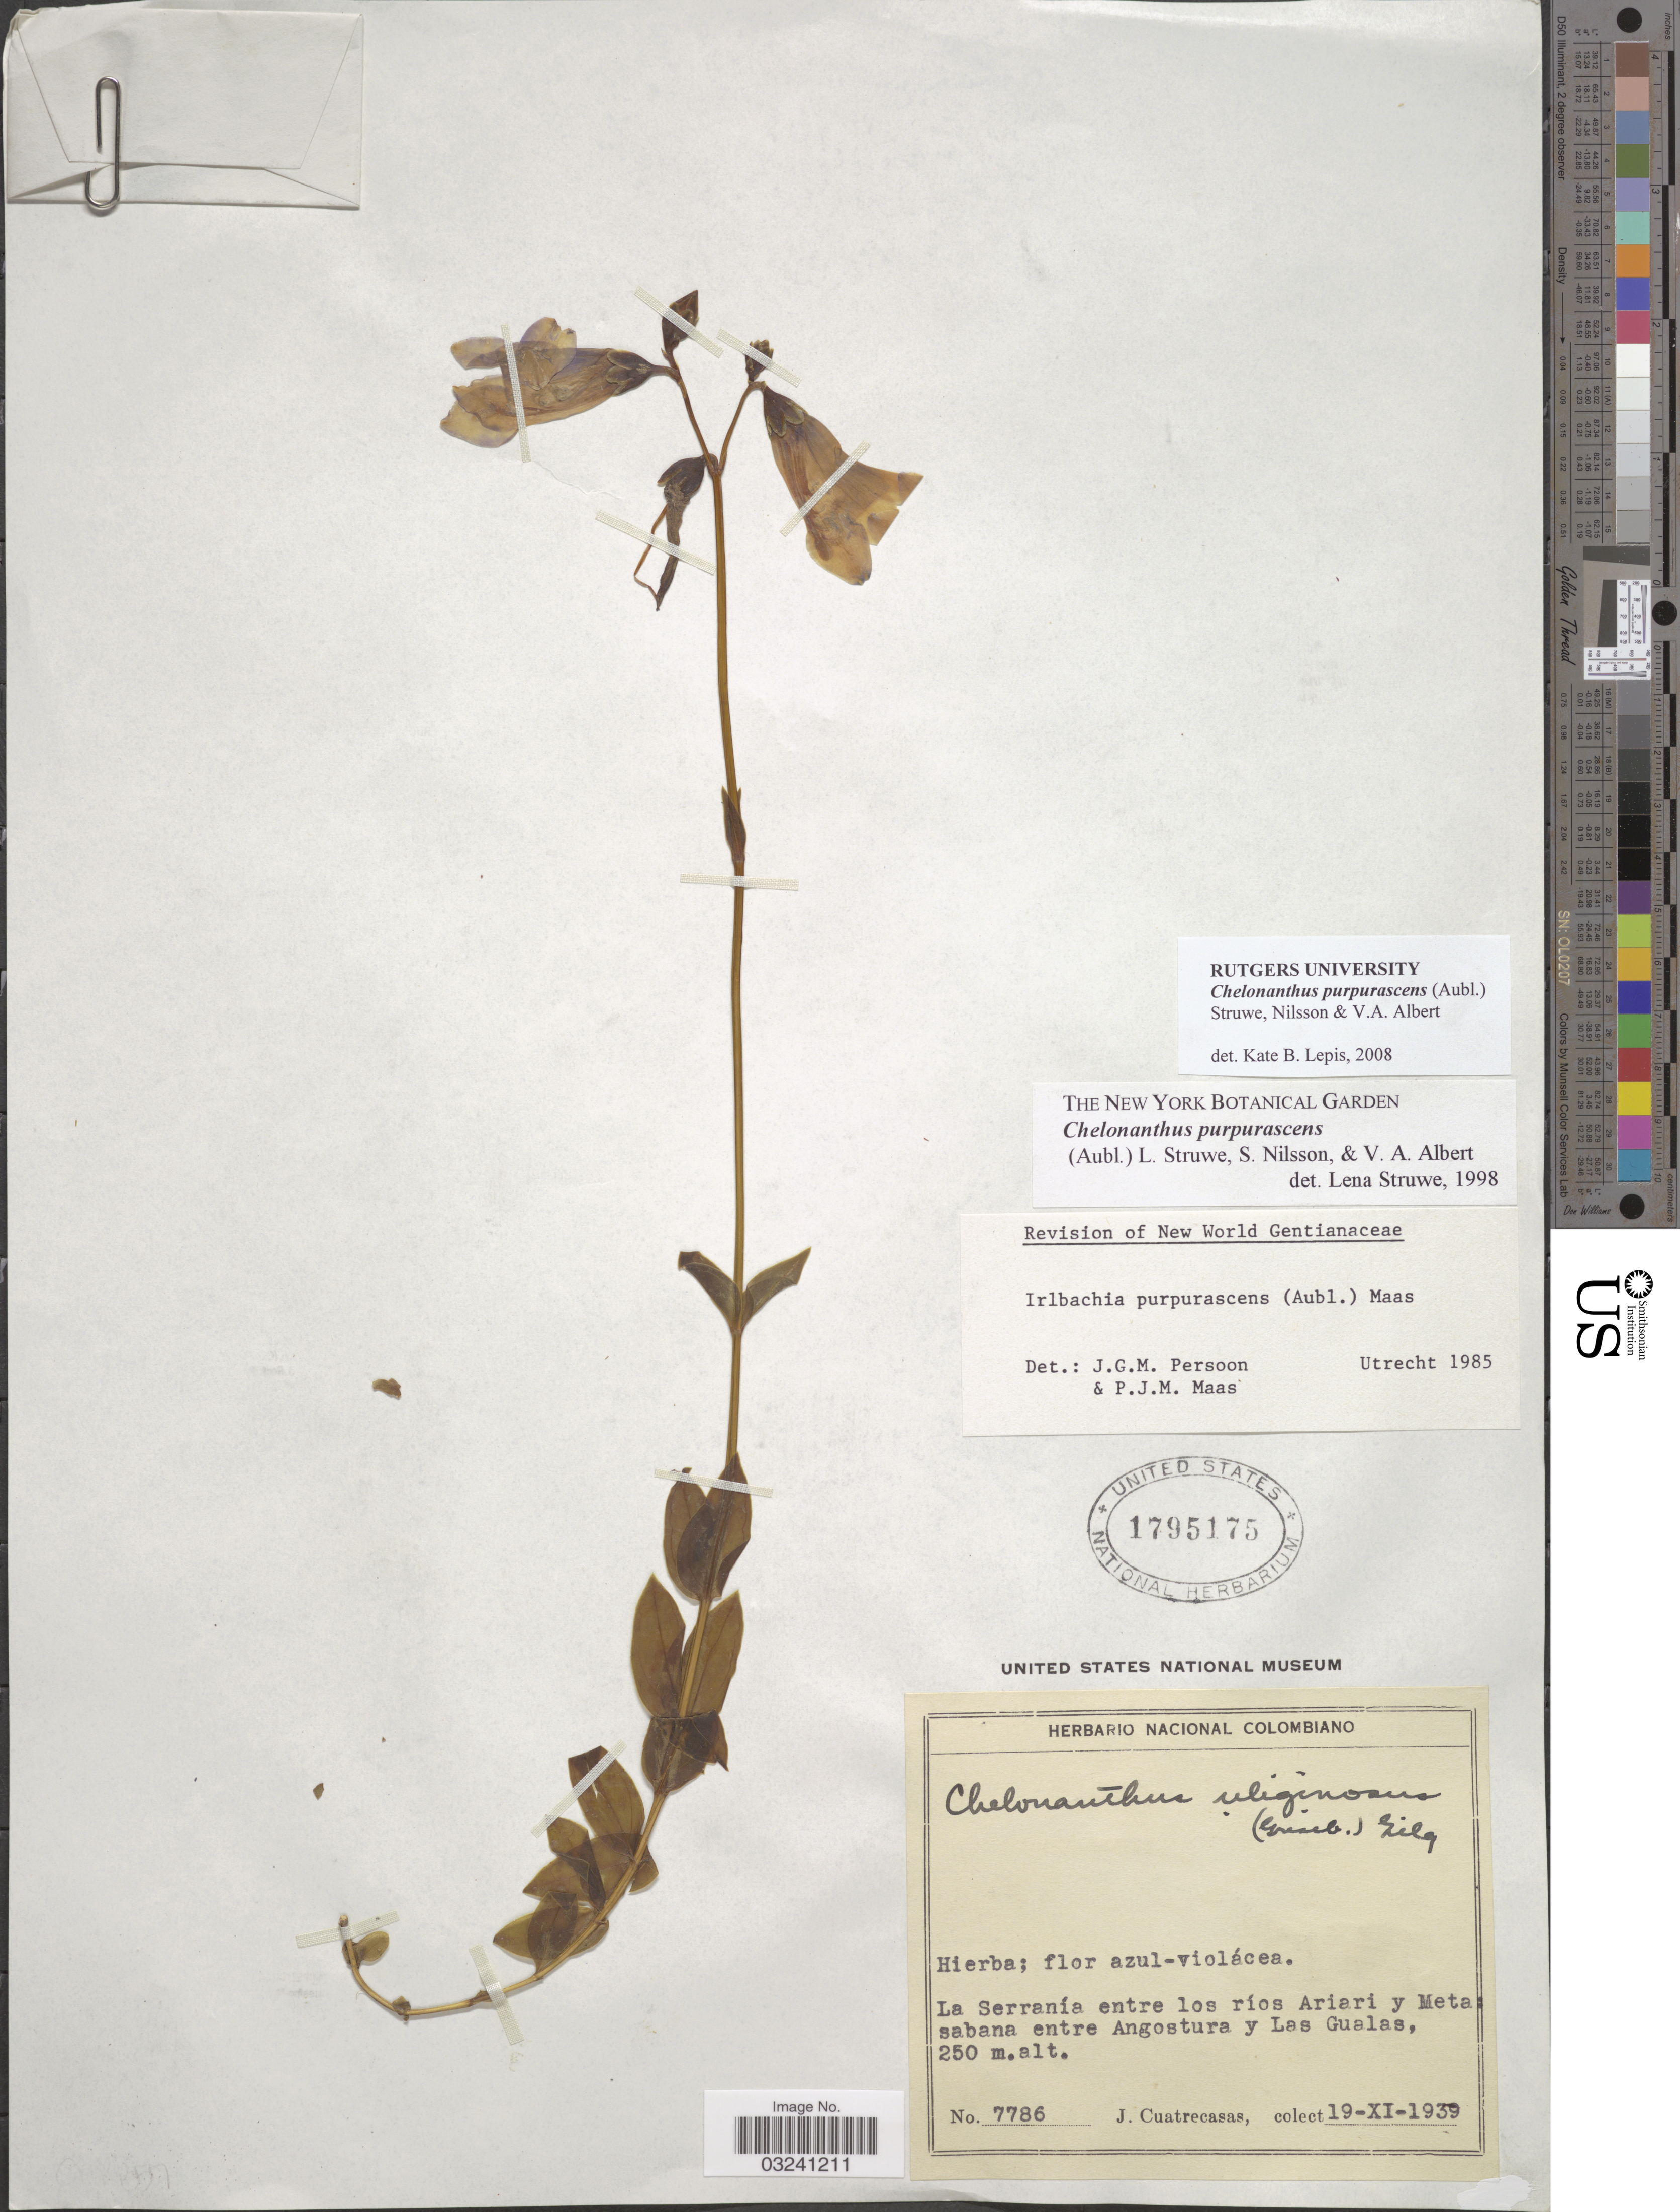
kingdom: Plantae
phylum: Tracheophyta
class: Magnoliopsida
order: Gentianales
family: Gentianaceae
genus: Chelonanthus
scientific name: Chelonanthus purpurascens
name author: (Aubl.) Struwe et al.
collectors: J. Cuatrecasas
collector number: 7786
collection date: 1939-11-19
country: Colombia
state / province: Meta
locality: La Serranía entre los ríos Ariari y Meta: sabana entre Angostura y Las Gualas.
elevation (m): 250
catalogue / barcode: US 1795175